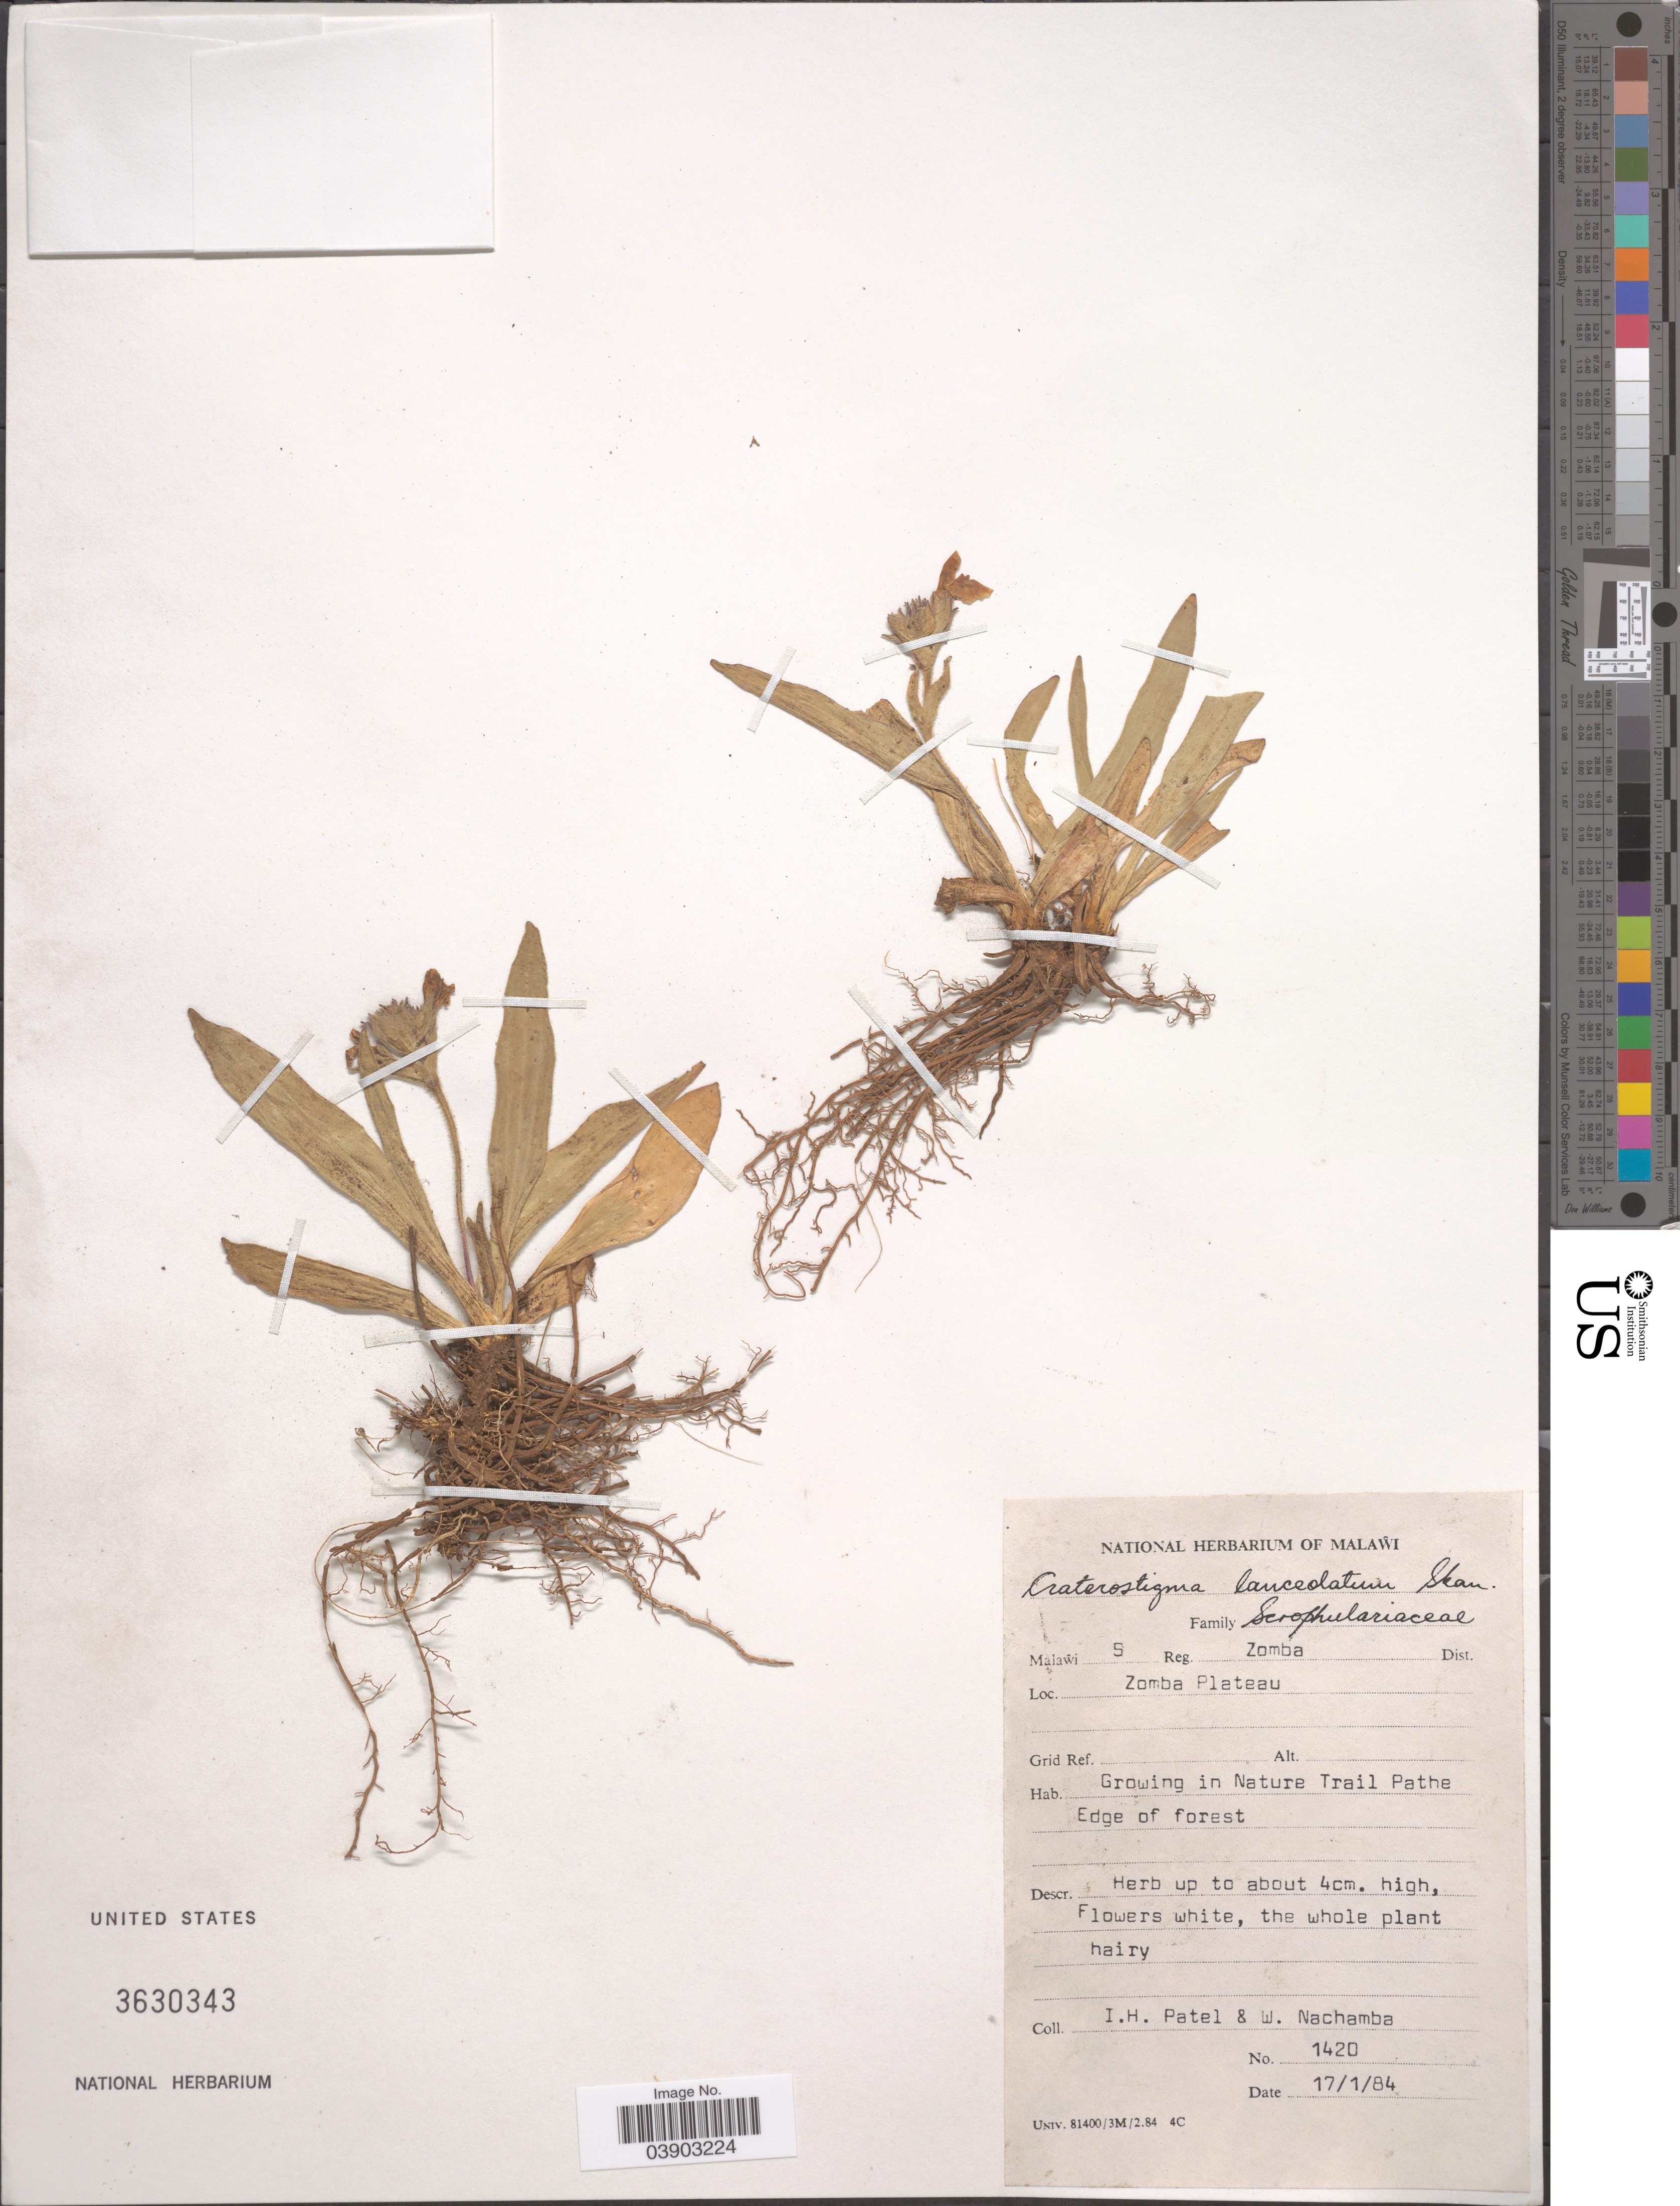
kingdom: Plantae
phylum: Tracheophyta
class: Magnoliopsida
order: Lamiales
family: Linderniaceae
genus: Craterostigma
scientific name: Craterostigma lanceolatum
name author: (Engl.) Skan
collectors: I. Patel & W. Nachamba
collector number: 1420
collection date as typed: Transcribed d/m/y: 17/1/84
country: Malawi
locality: Malawi S Reg. Zomba Dist. Zomba Plateau. Growing in Nature Trail Pathe Edge of forest.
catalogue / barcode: US 3630343